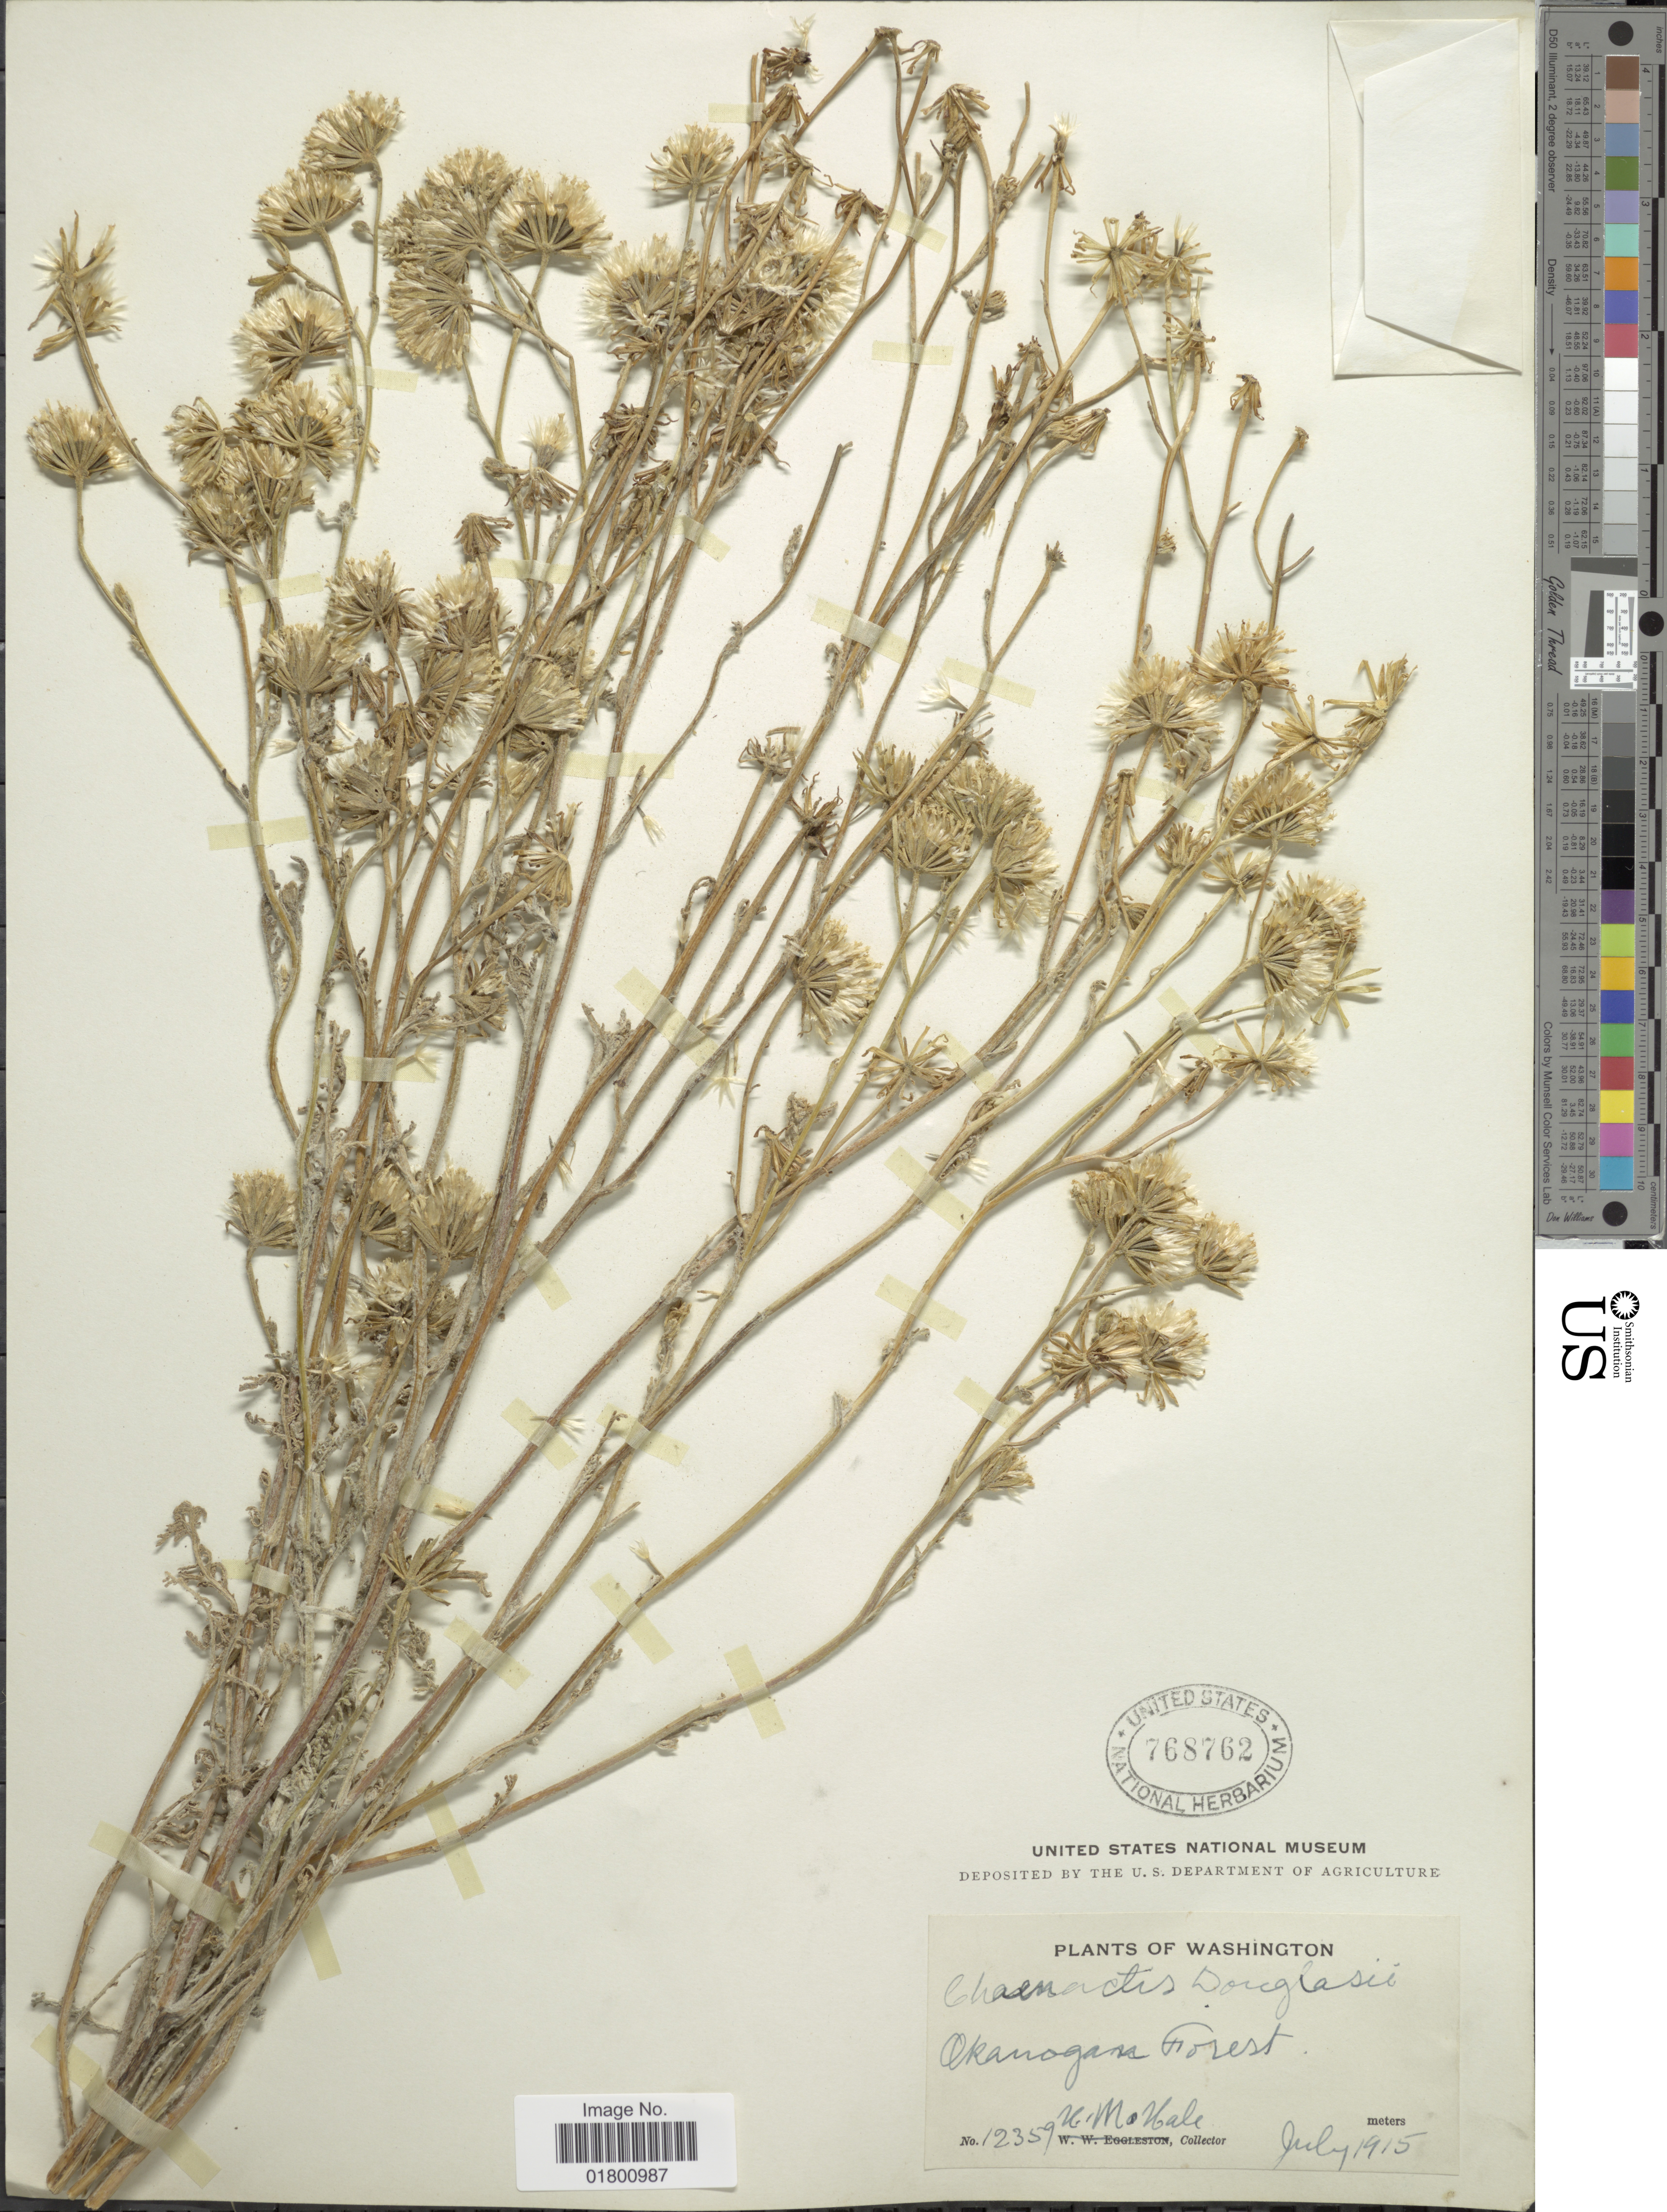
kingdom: Plantae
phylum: Tracheophyta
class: Magnoliopsida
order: Asterales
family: Asteraceae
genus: Chaenactis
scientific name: Chaenactis douglasii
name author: Hook. & Arn.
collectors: H. M. Hale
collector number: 12359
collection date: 1915-07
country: United States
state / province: Washington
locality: Okanogam Forest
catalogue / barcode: US 768762